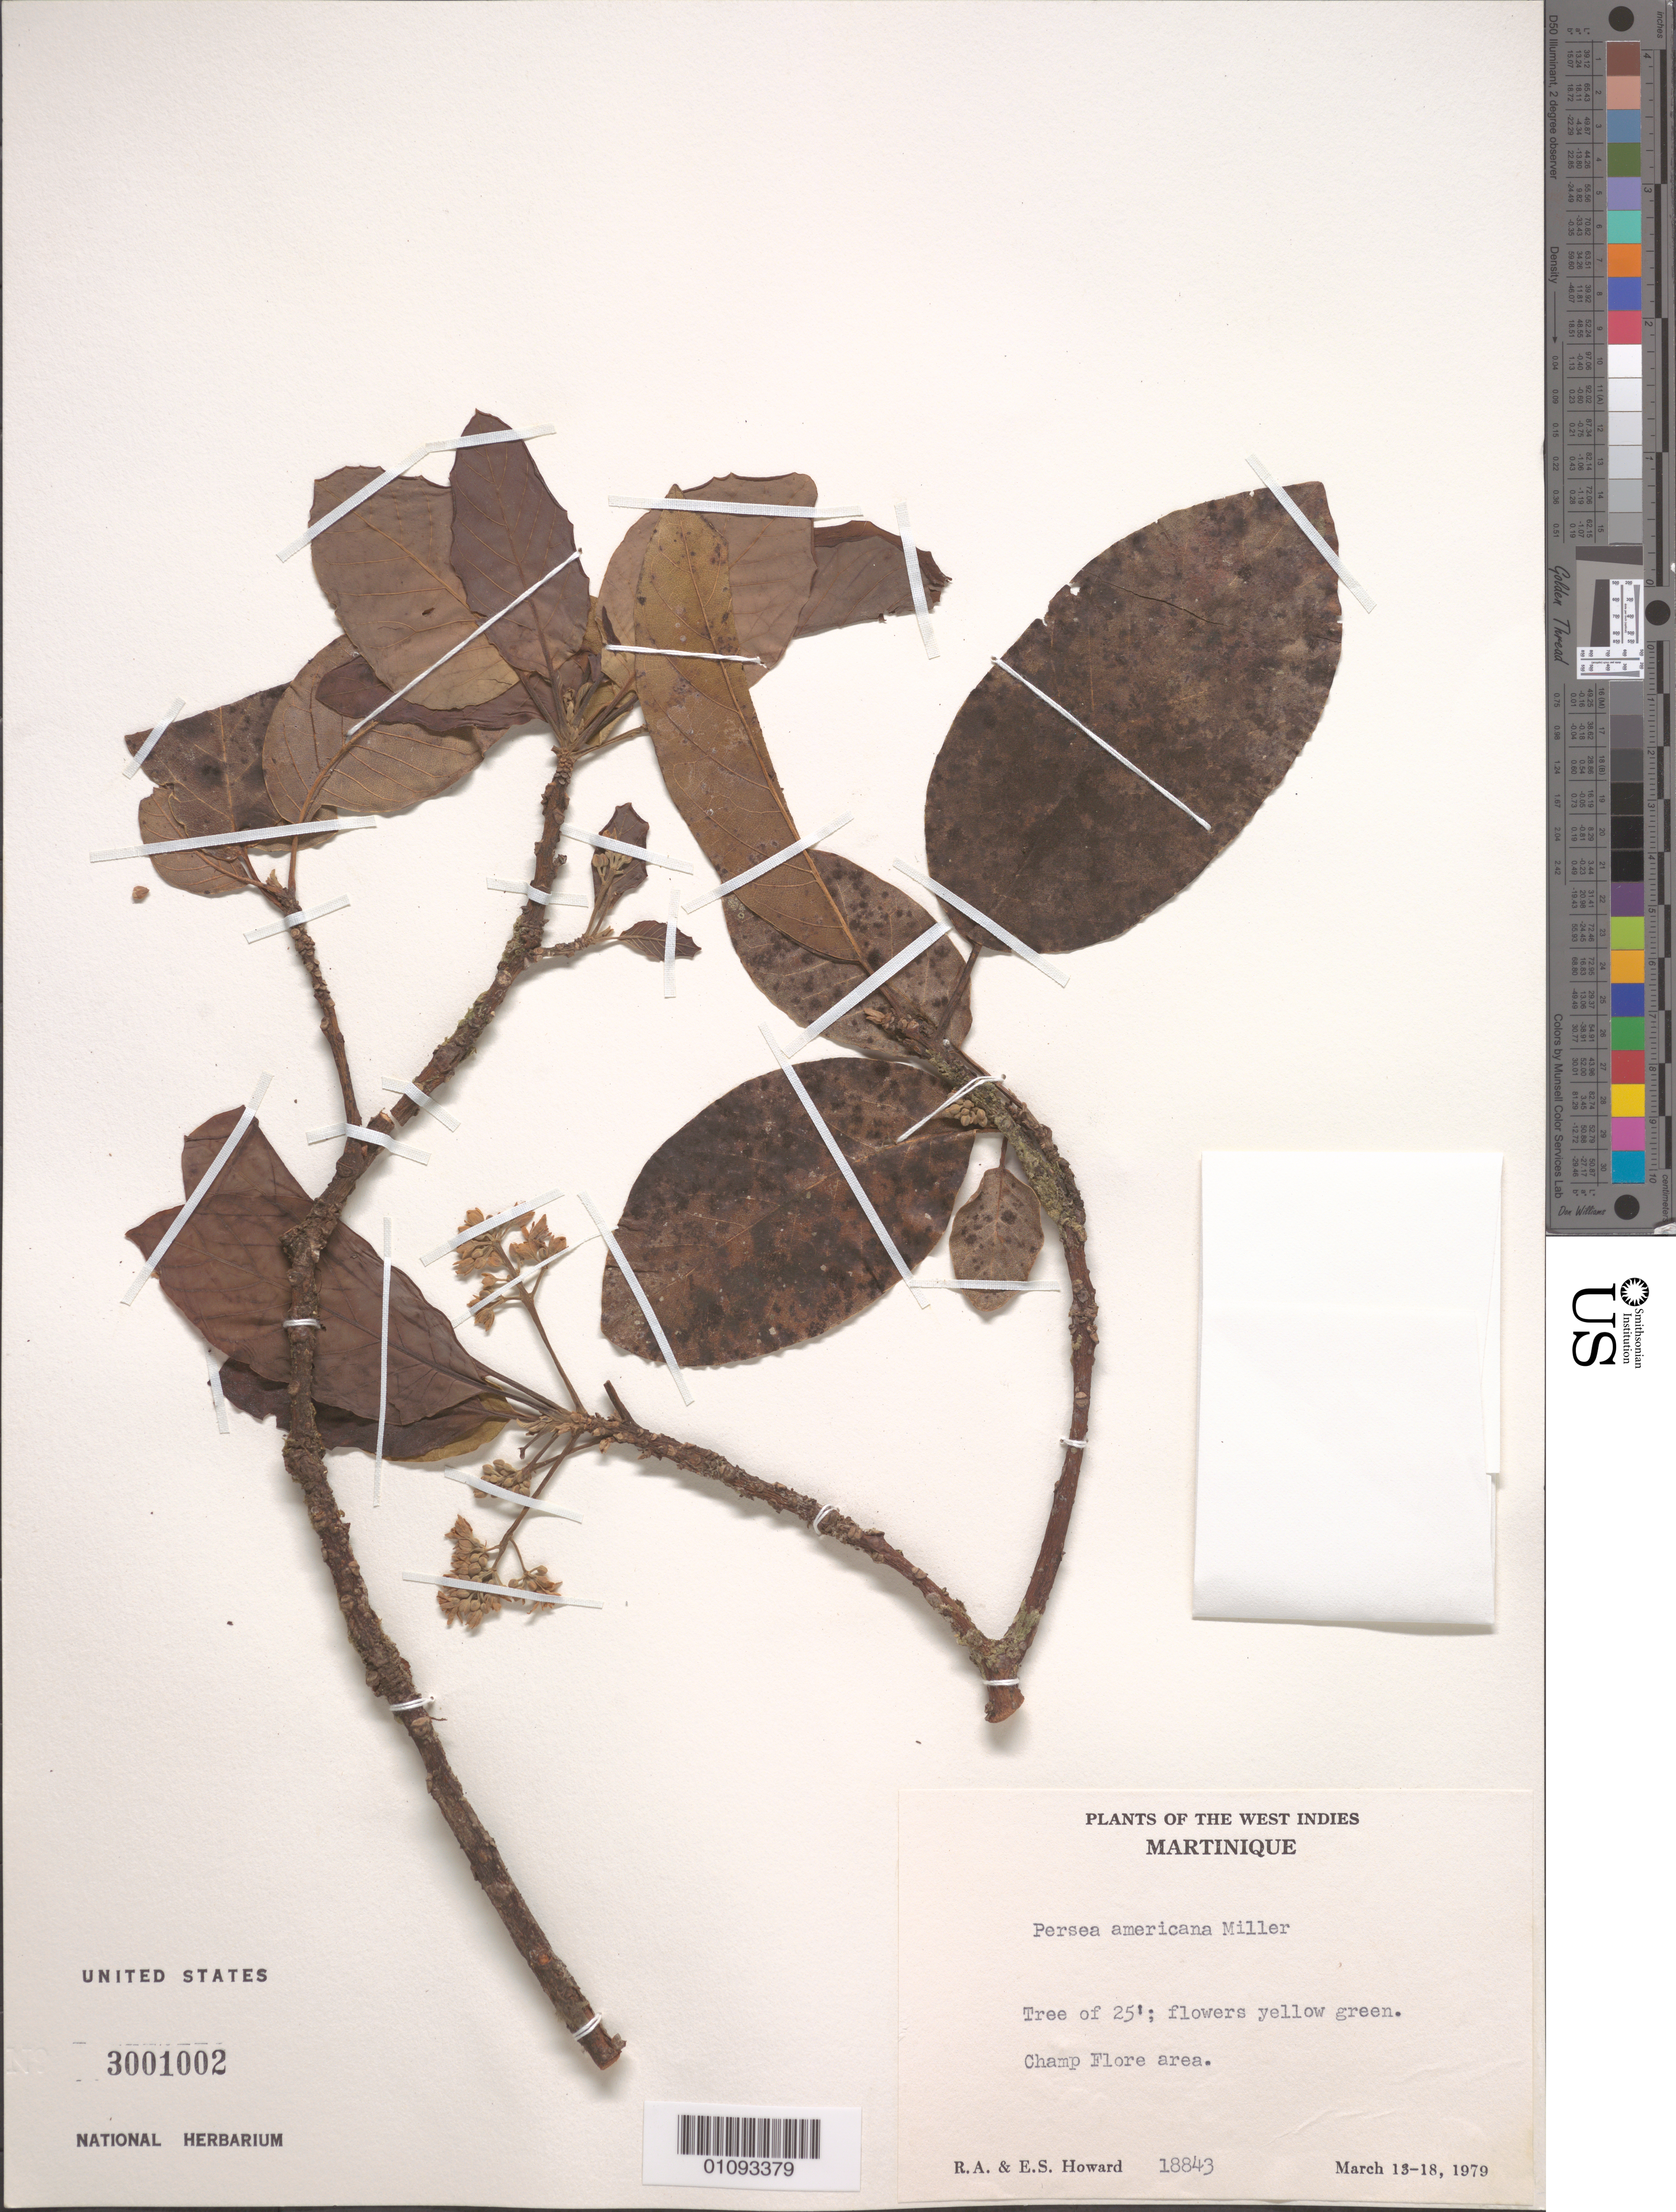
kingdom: Plantae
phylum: Tracheophyta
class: Magnoliopsida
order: Laurales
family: Lauraceae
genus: Persea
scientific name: Persea americana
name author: Mill.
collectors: R. A. Howard & E. S. Howard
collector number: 18843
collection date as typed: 13 Mar 1979 to 18 Mar 1979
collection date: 1979-03-13/1979-03-18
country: Martinique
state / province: Saint-Pierre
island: Martinique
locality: Champ Flore.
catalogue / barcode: US 3001002